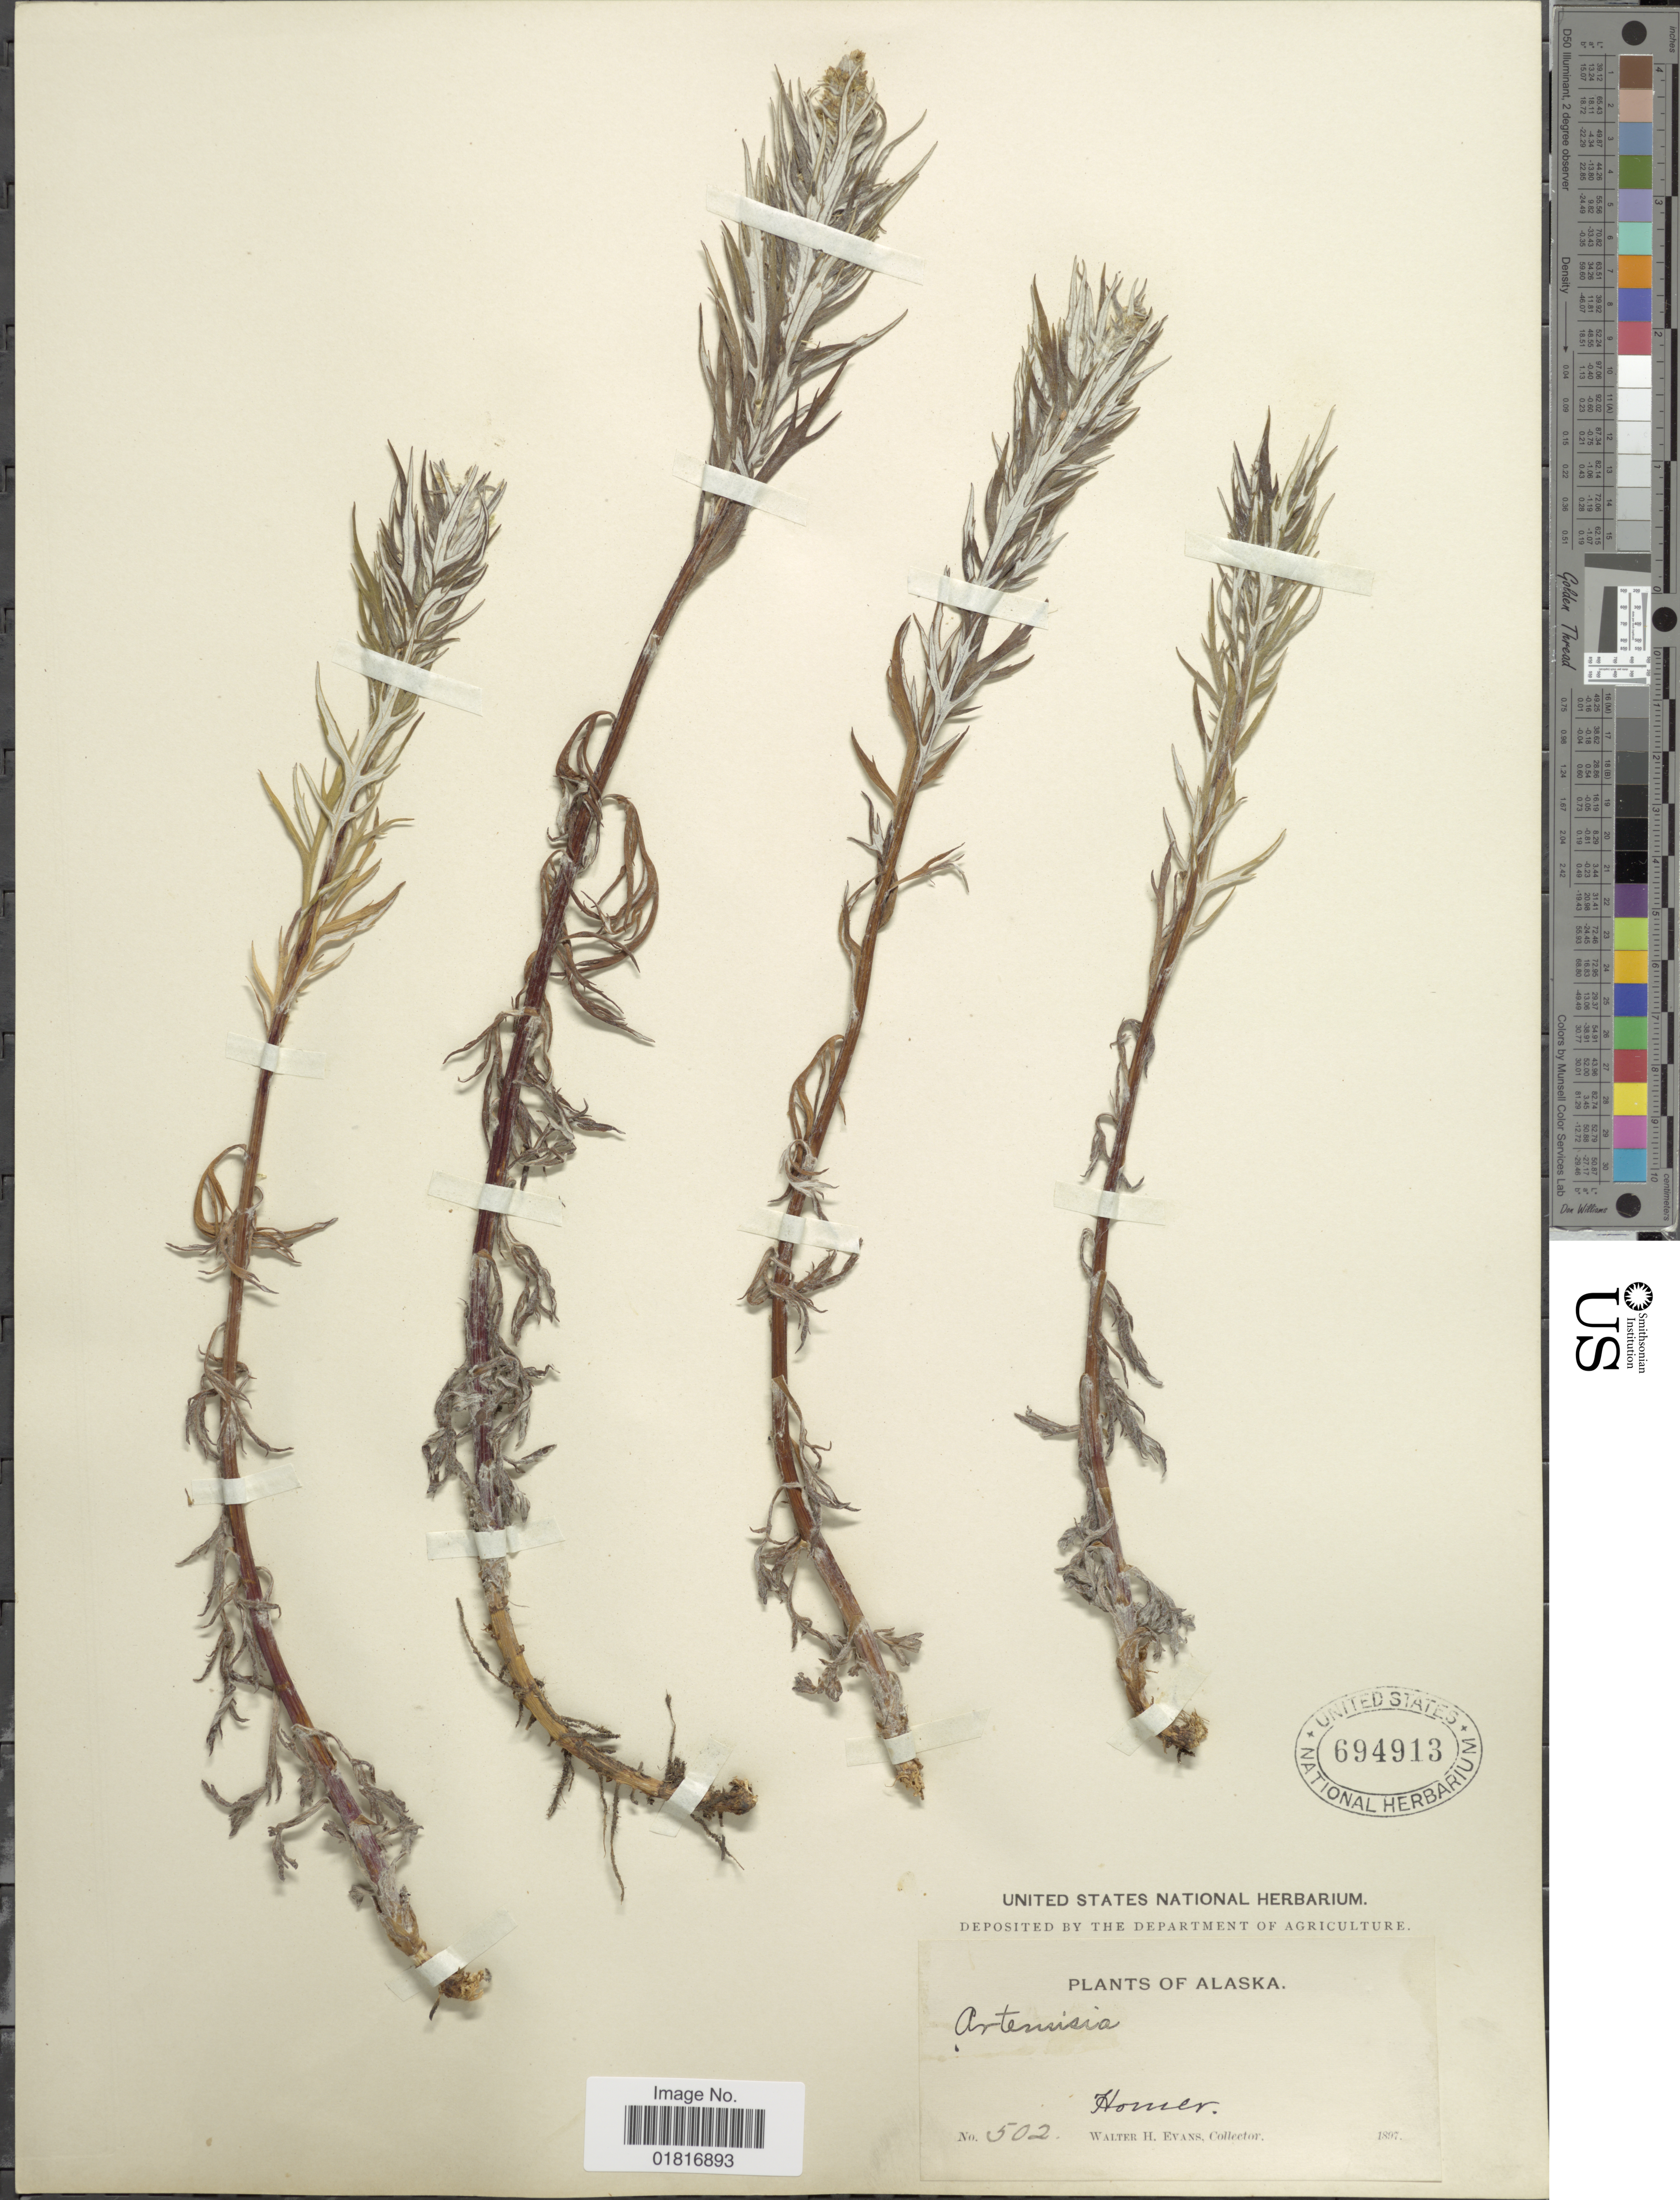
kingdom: Plantae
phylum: Tracheophyta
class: Magnoliopsida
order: Asterales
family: Asteraceae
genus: Artemisia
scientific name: Artemisia tilesii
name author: Ledeb.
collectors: W. H. Evans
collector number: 502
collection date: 1897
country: United States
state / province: Alaska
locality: Homer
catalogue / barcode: US 694913